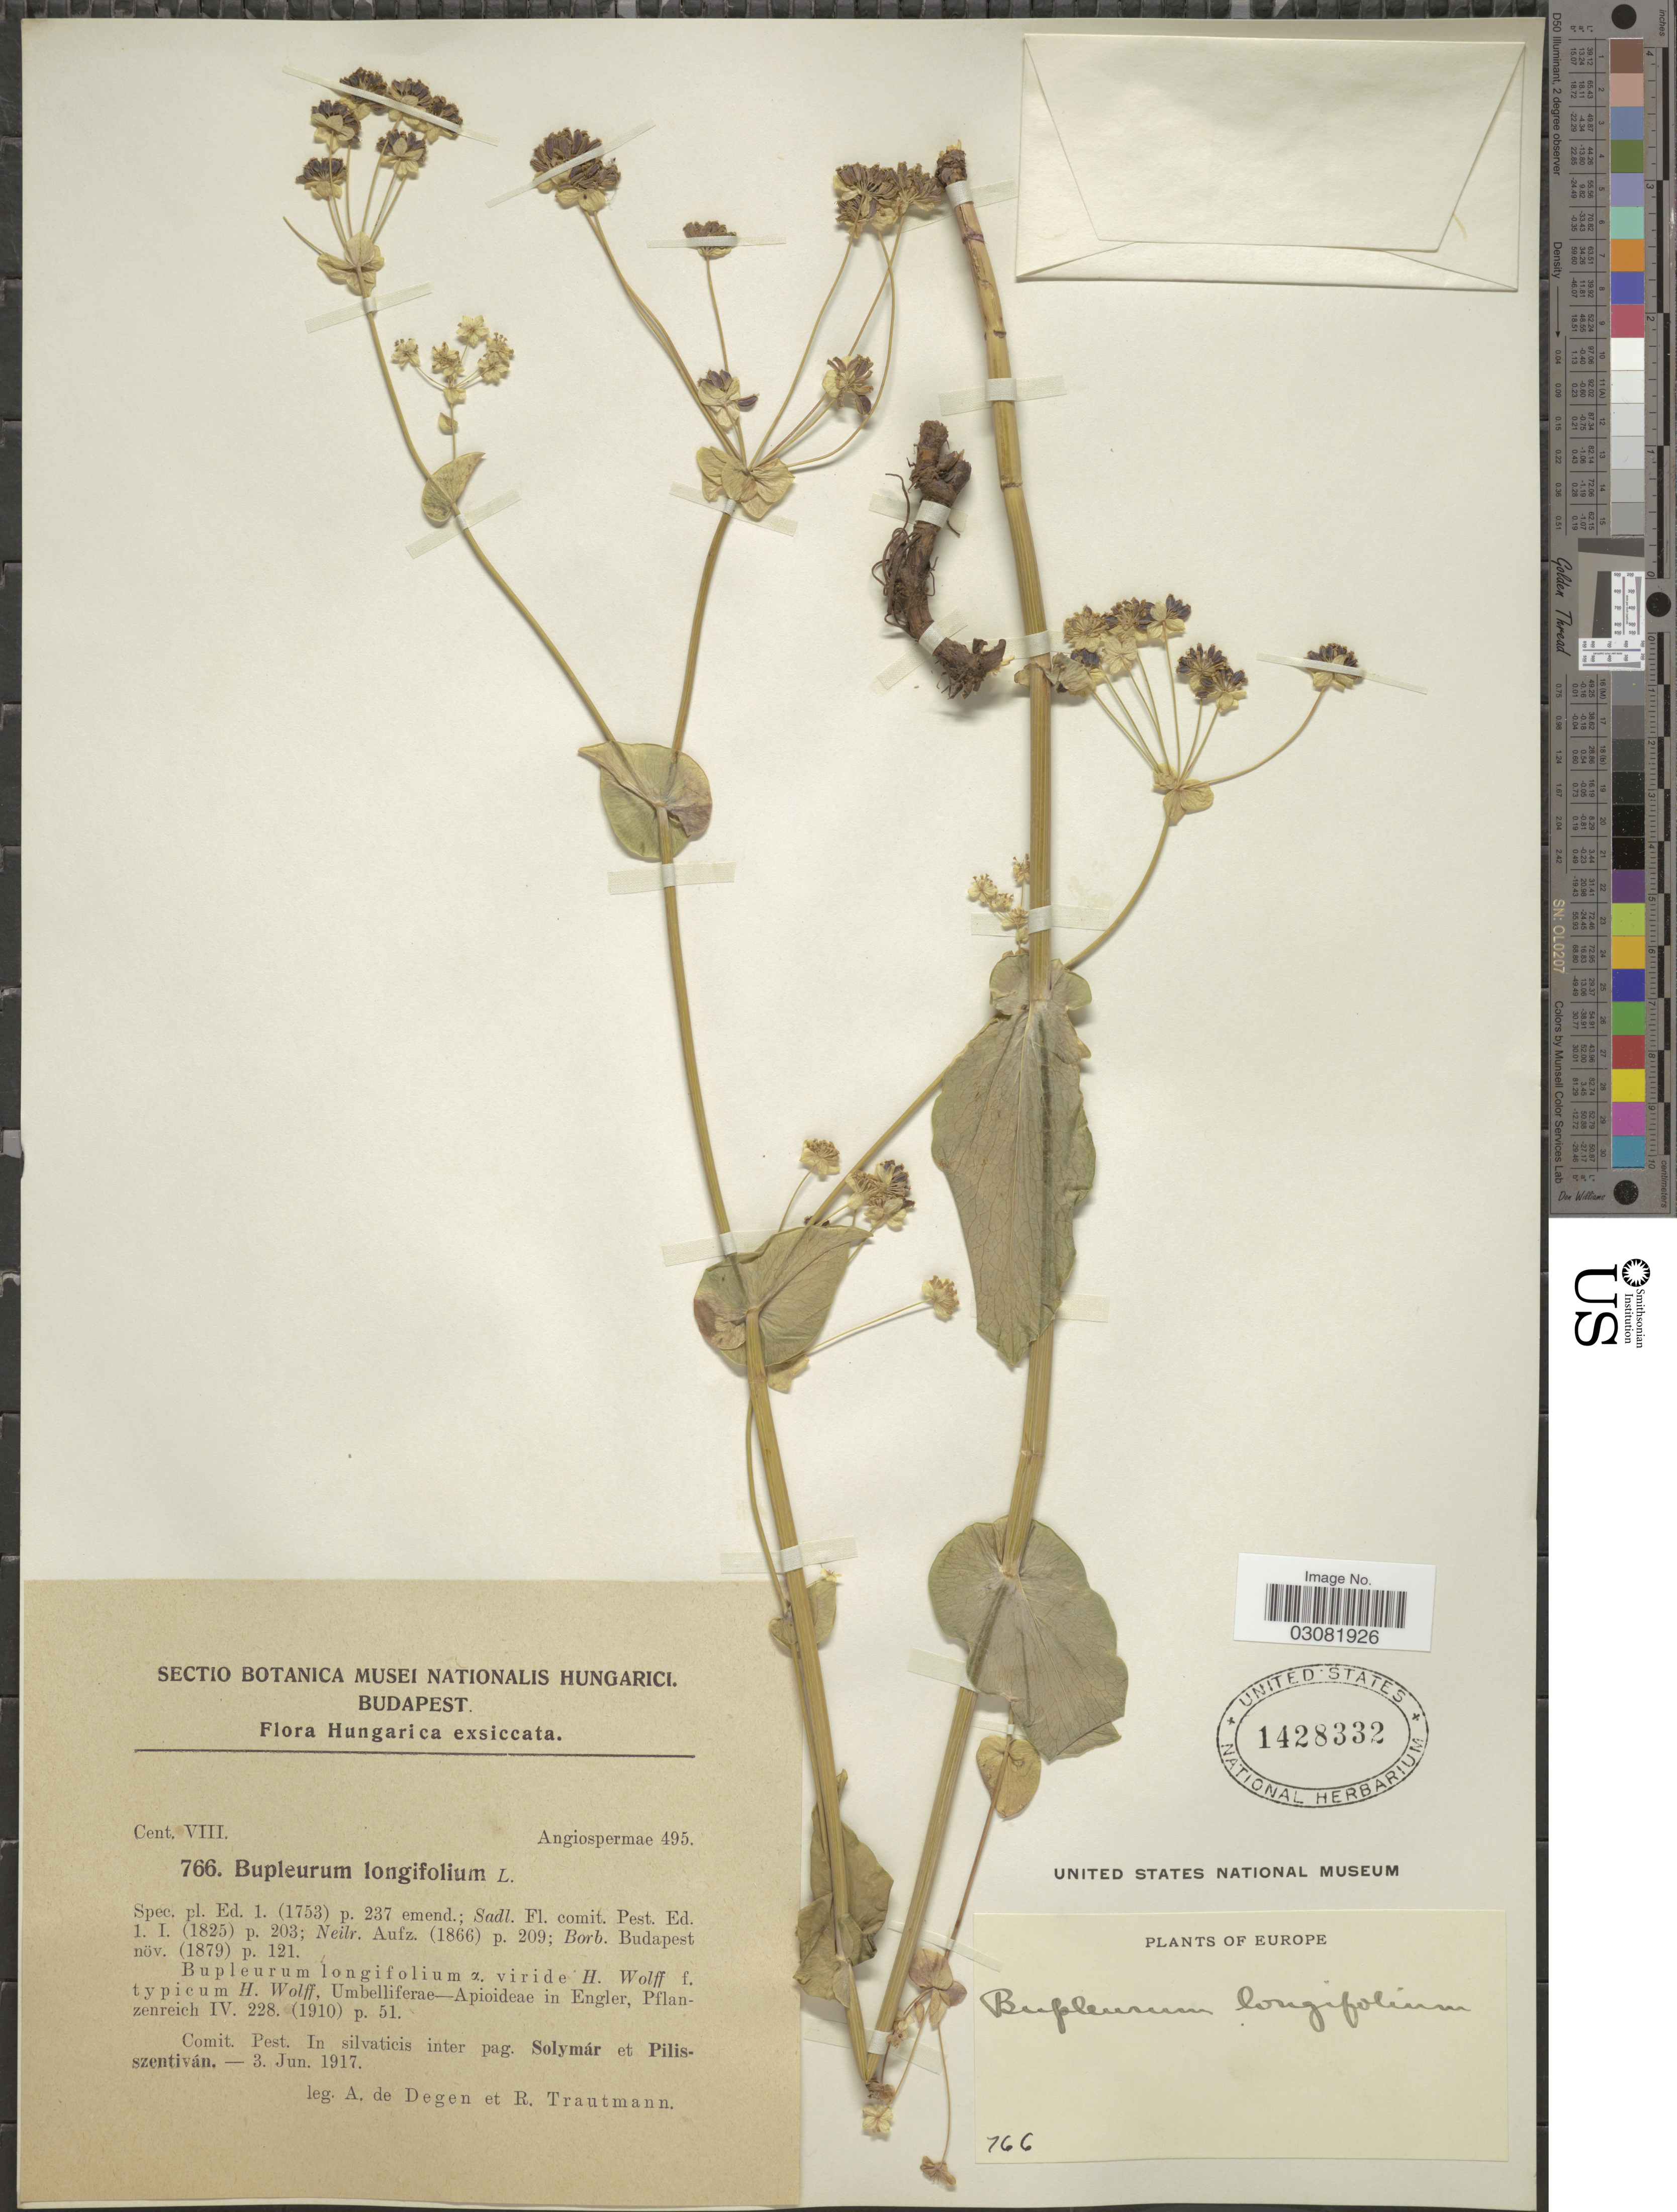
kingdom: Plantae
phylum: Tracheophyta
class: Magnoliopsida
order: Apiales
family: Apiaceae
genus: Bupleurum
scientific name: Bupleurum longifolium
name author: L.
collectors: A. Degen & R. Trautmann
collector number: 766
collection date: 1917-06-03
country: Hungary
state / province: Budapest, Capital District of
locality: Hungarica. Comit. Pest. In silvaticis inter pag. Solymár et Pilisszentiván.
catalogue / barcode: US 1428332